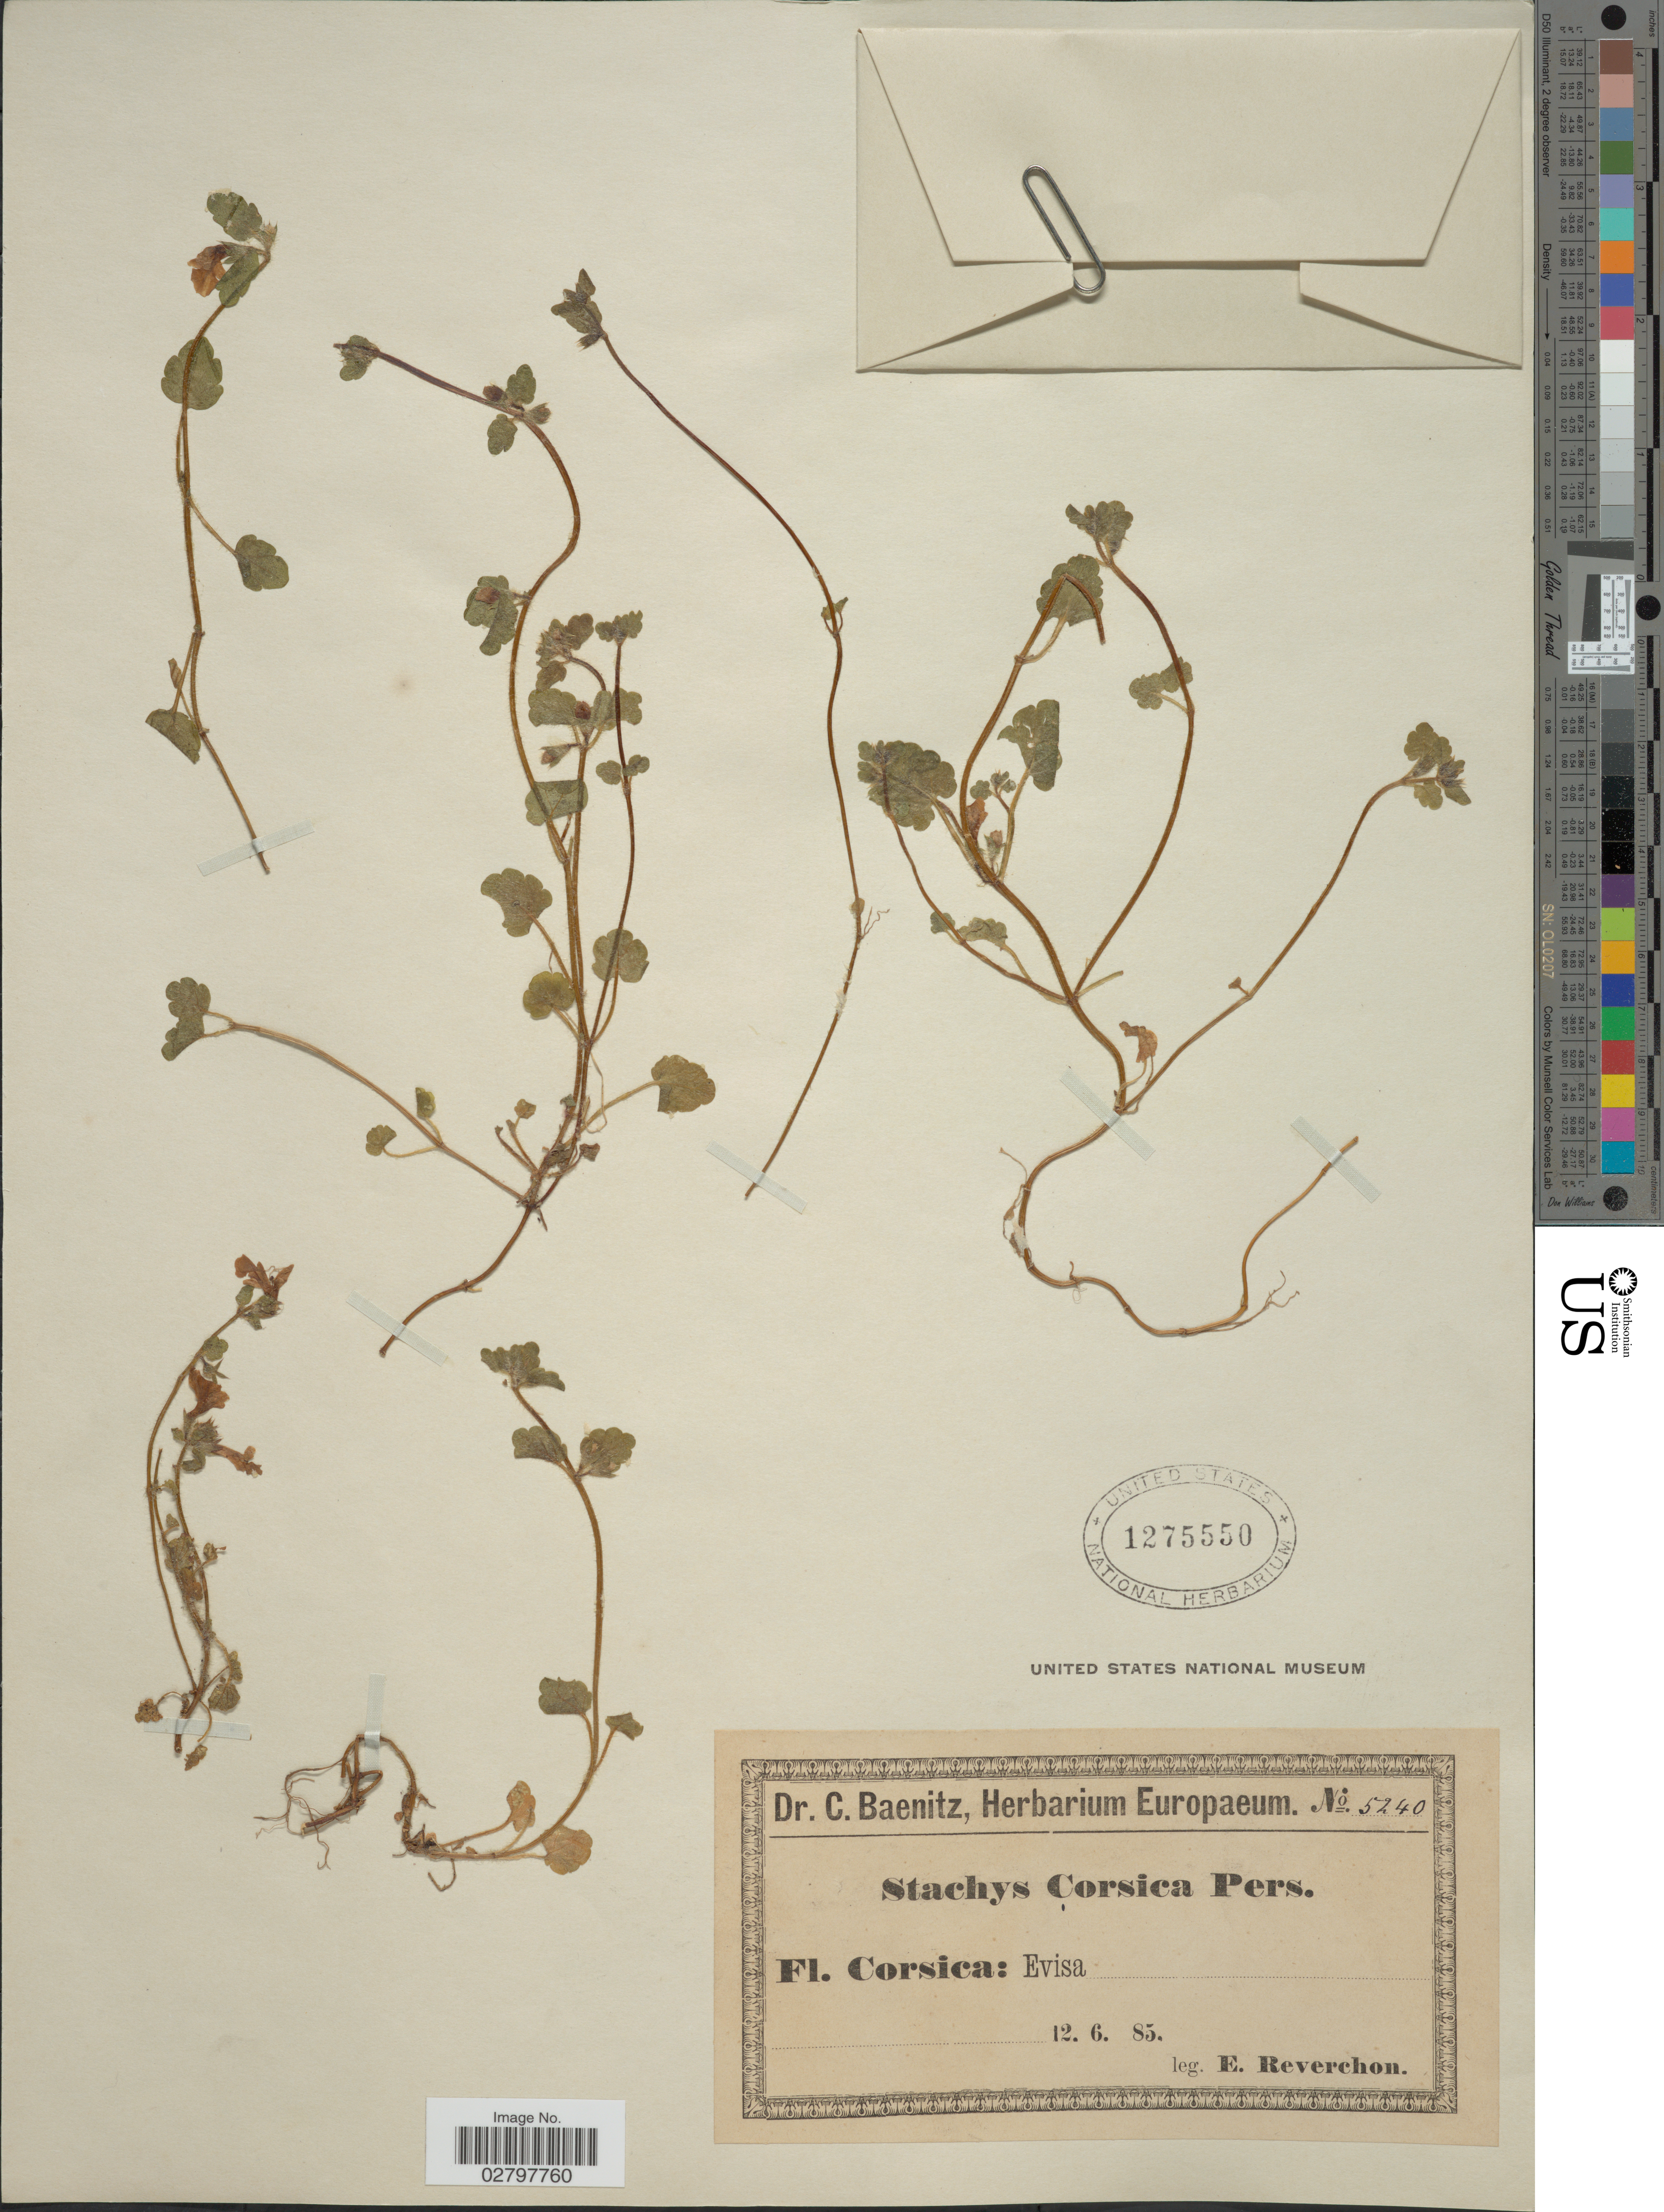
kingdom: Plantae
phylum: Tracheophyta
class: Magnoliopsida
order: Lamiales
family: Lamiaceae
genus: Stachys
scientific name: Stachys corsica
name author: Pers.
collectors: E. Reverchon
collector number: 5240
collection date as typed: Transcribed d/m/y: 12/6/85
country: France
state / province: Corsica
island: Corse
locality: Evisa.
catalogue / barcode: US 1275550